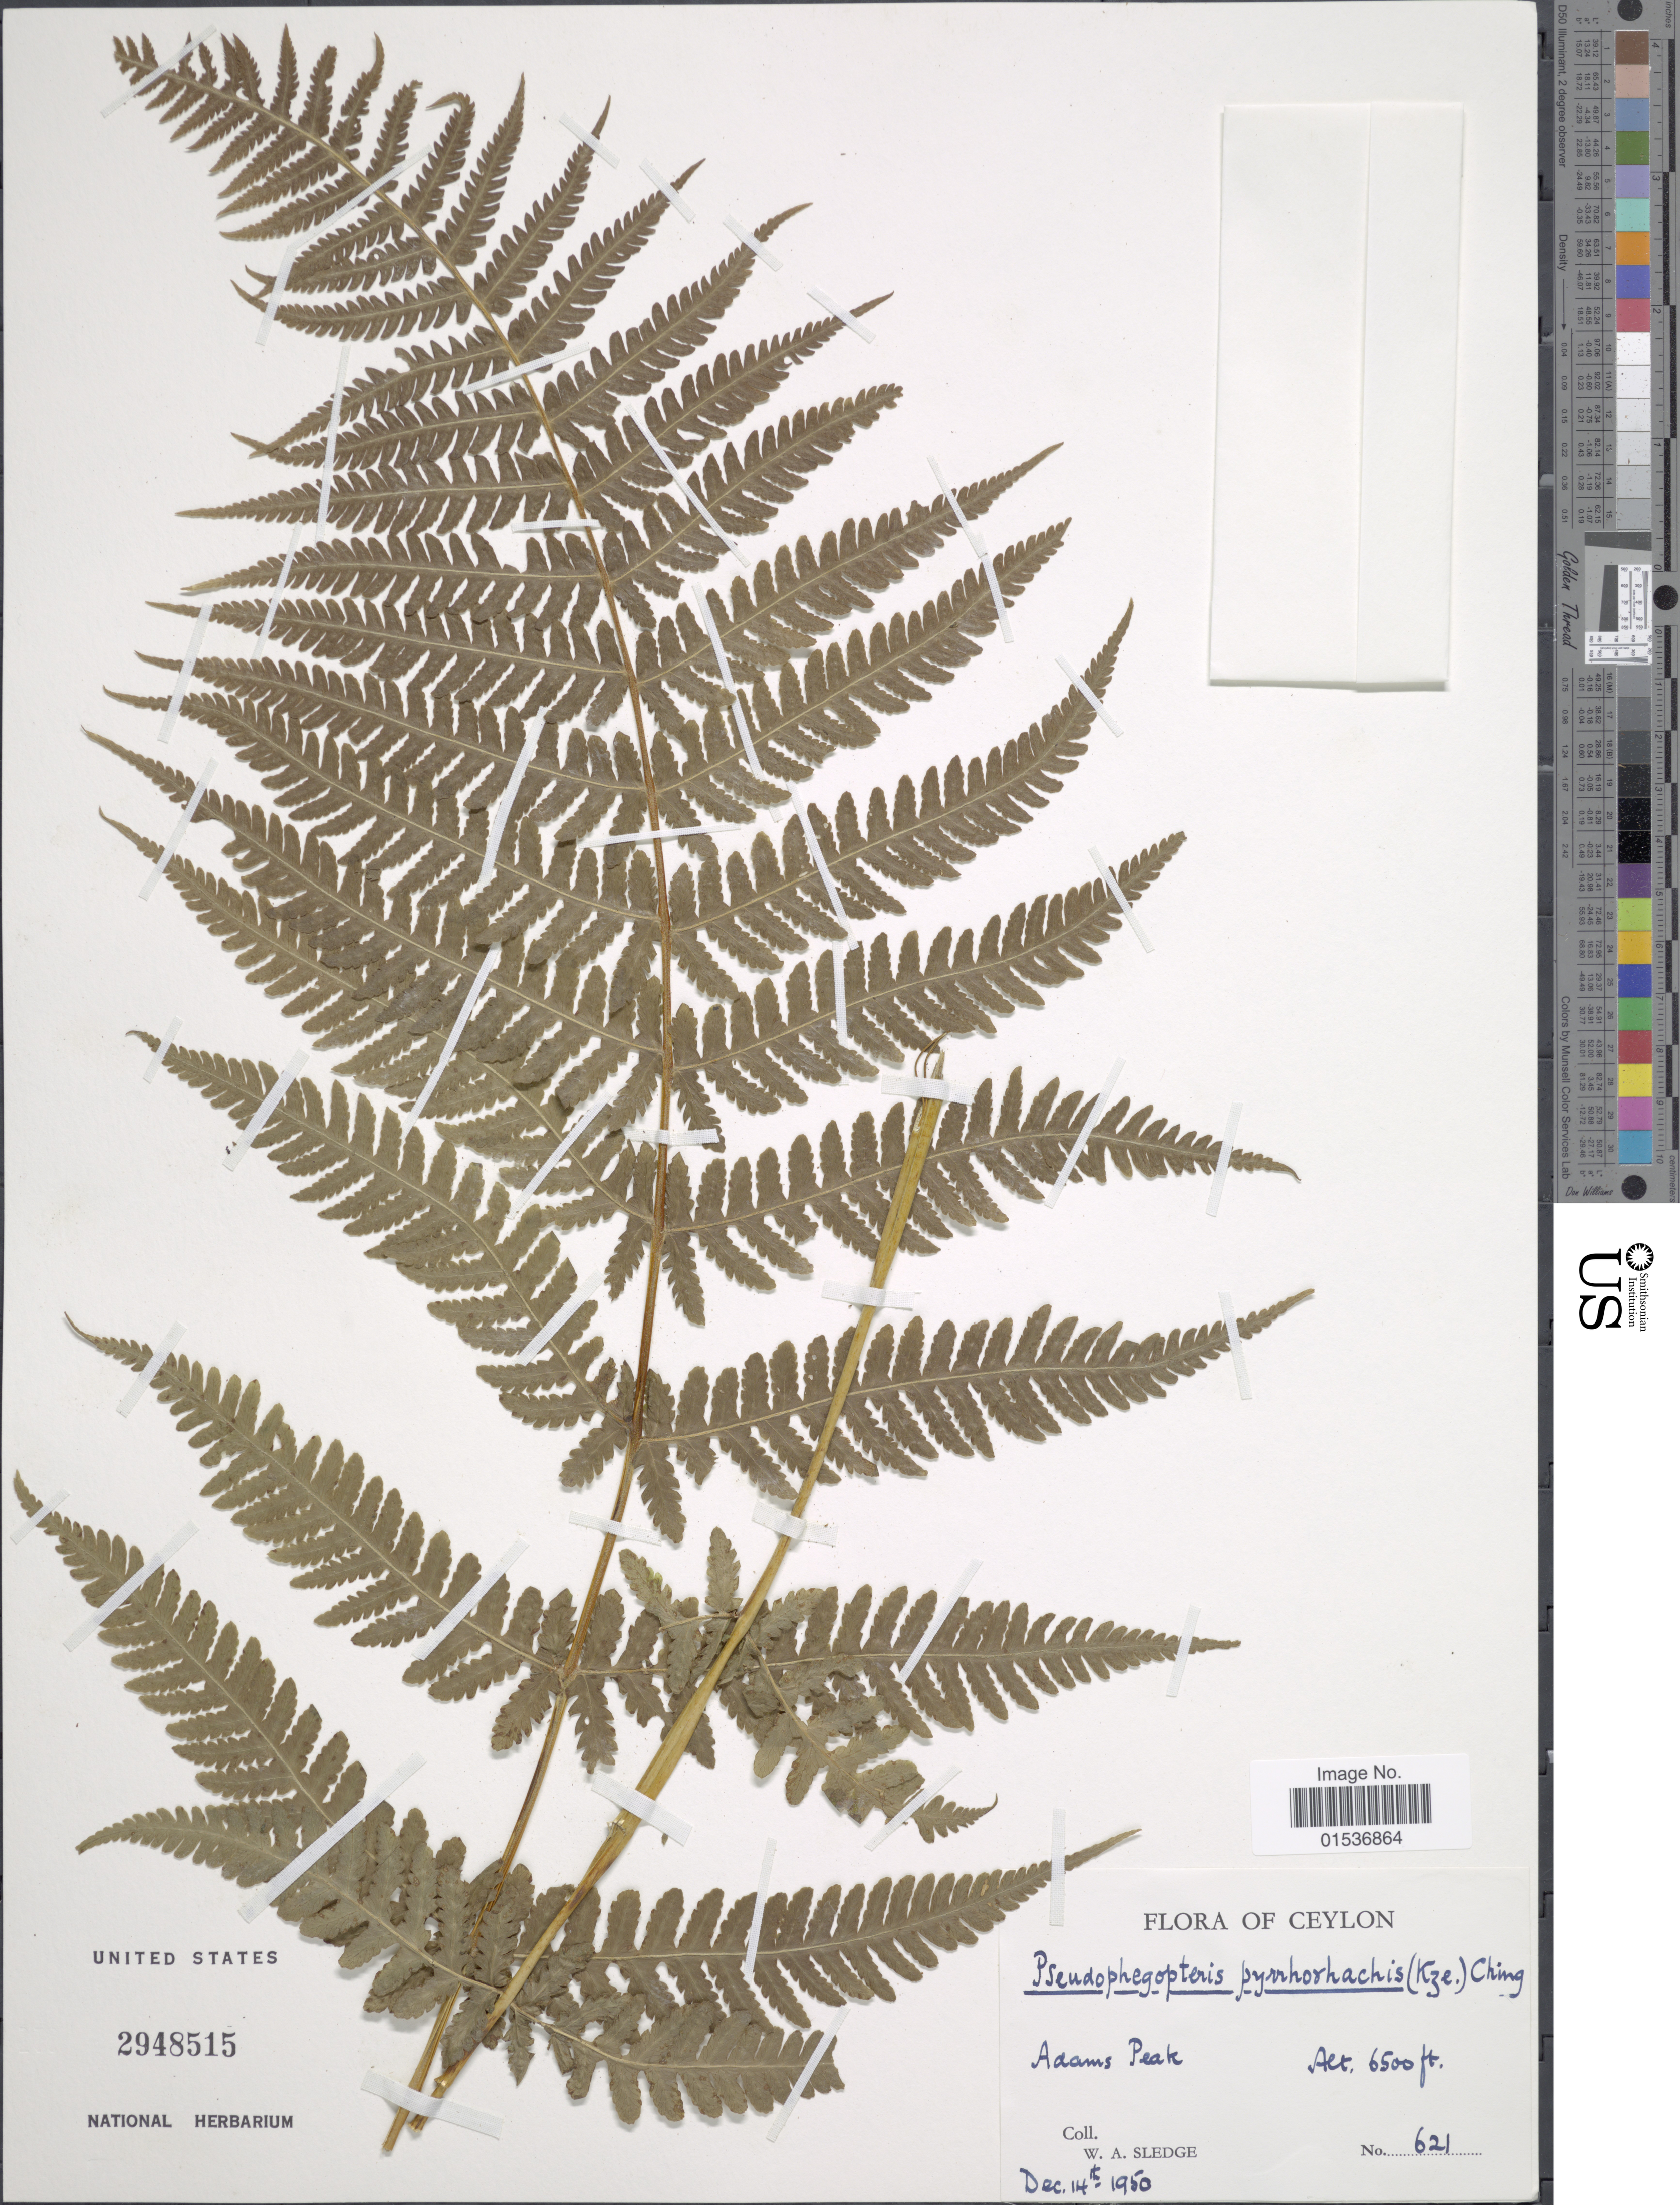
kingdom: Plantae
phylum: Tracheophyta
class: Polypodiopsida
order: Polypodiales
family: Thelypteridaceae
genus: Pseudophegopteris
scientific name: Pseudophegopteris pyrrhorachis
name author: (Kunze) Ching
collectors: W. A. Sledge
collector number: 621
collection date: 1950-12-14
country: Sri Lanka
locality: Ceylon, Adams Peak.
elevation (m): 1981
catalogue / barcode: US 2948515